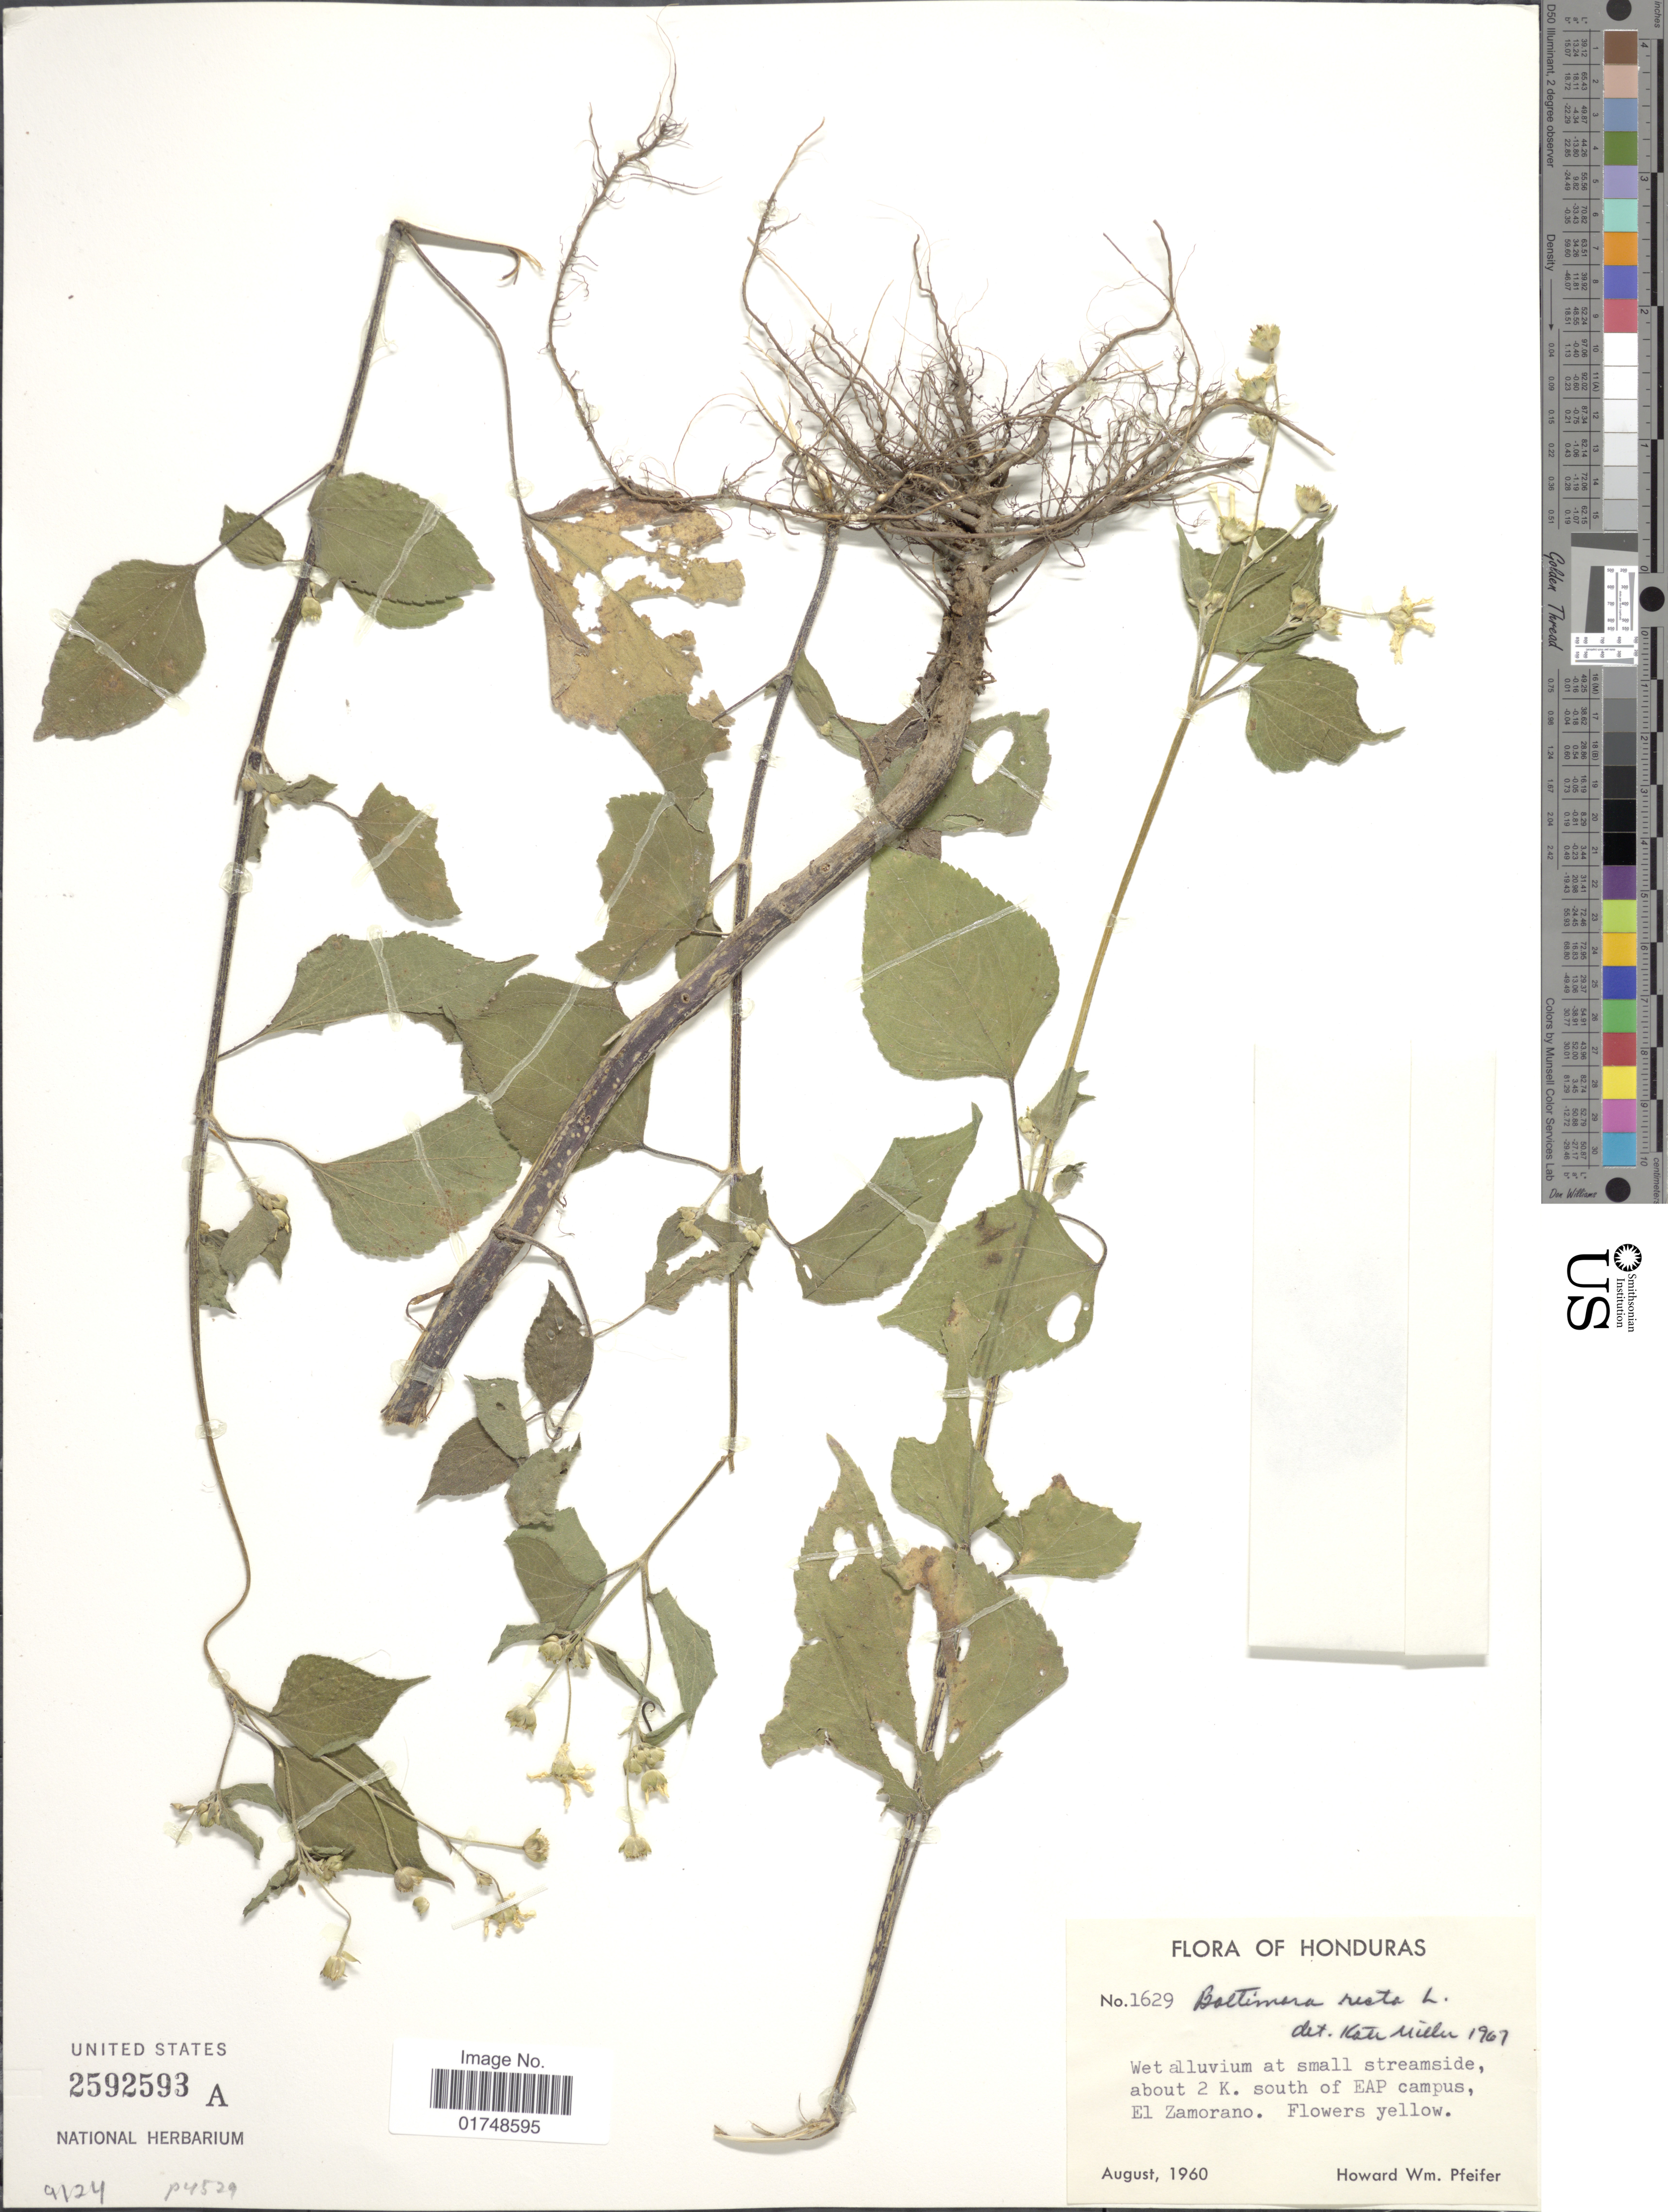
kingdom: Plantae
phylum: Tracheophyta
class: Magnoliopsida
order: Asterales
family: Asteraceae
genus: Baltimora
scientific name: Baltimora recta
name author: L.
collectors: H. W. Pfeifer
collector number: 1629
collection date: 1960-08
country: Honduras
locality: About 2 K. south of EAP campus, El Zamorano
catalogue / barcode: US 2592593A